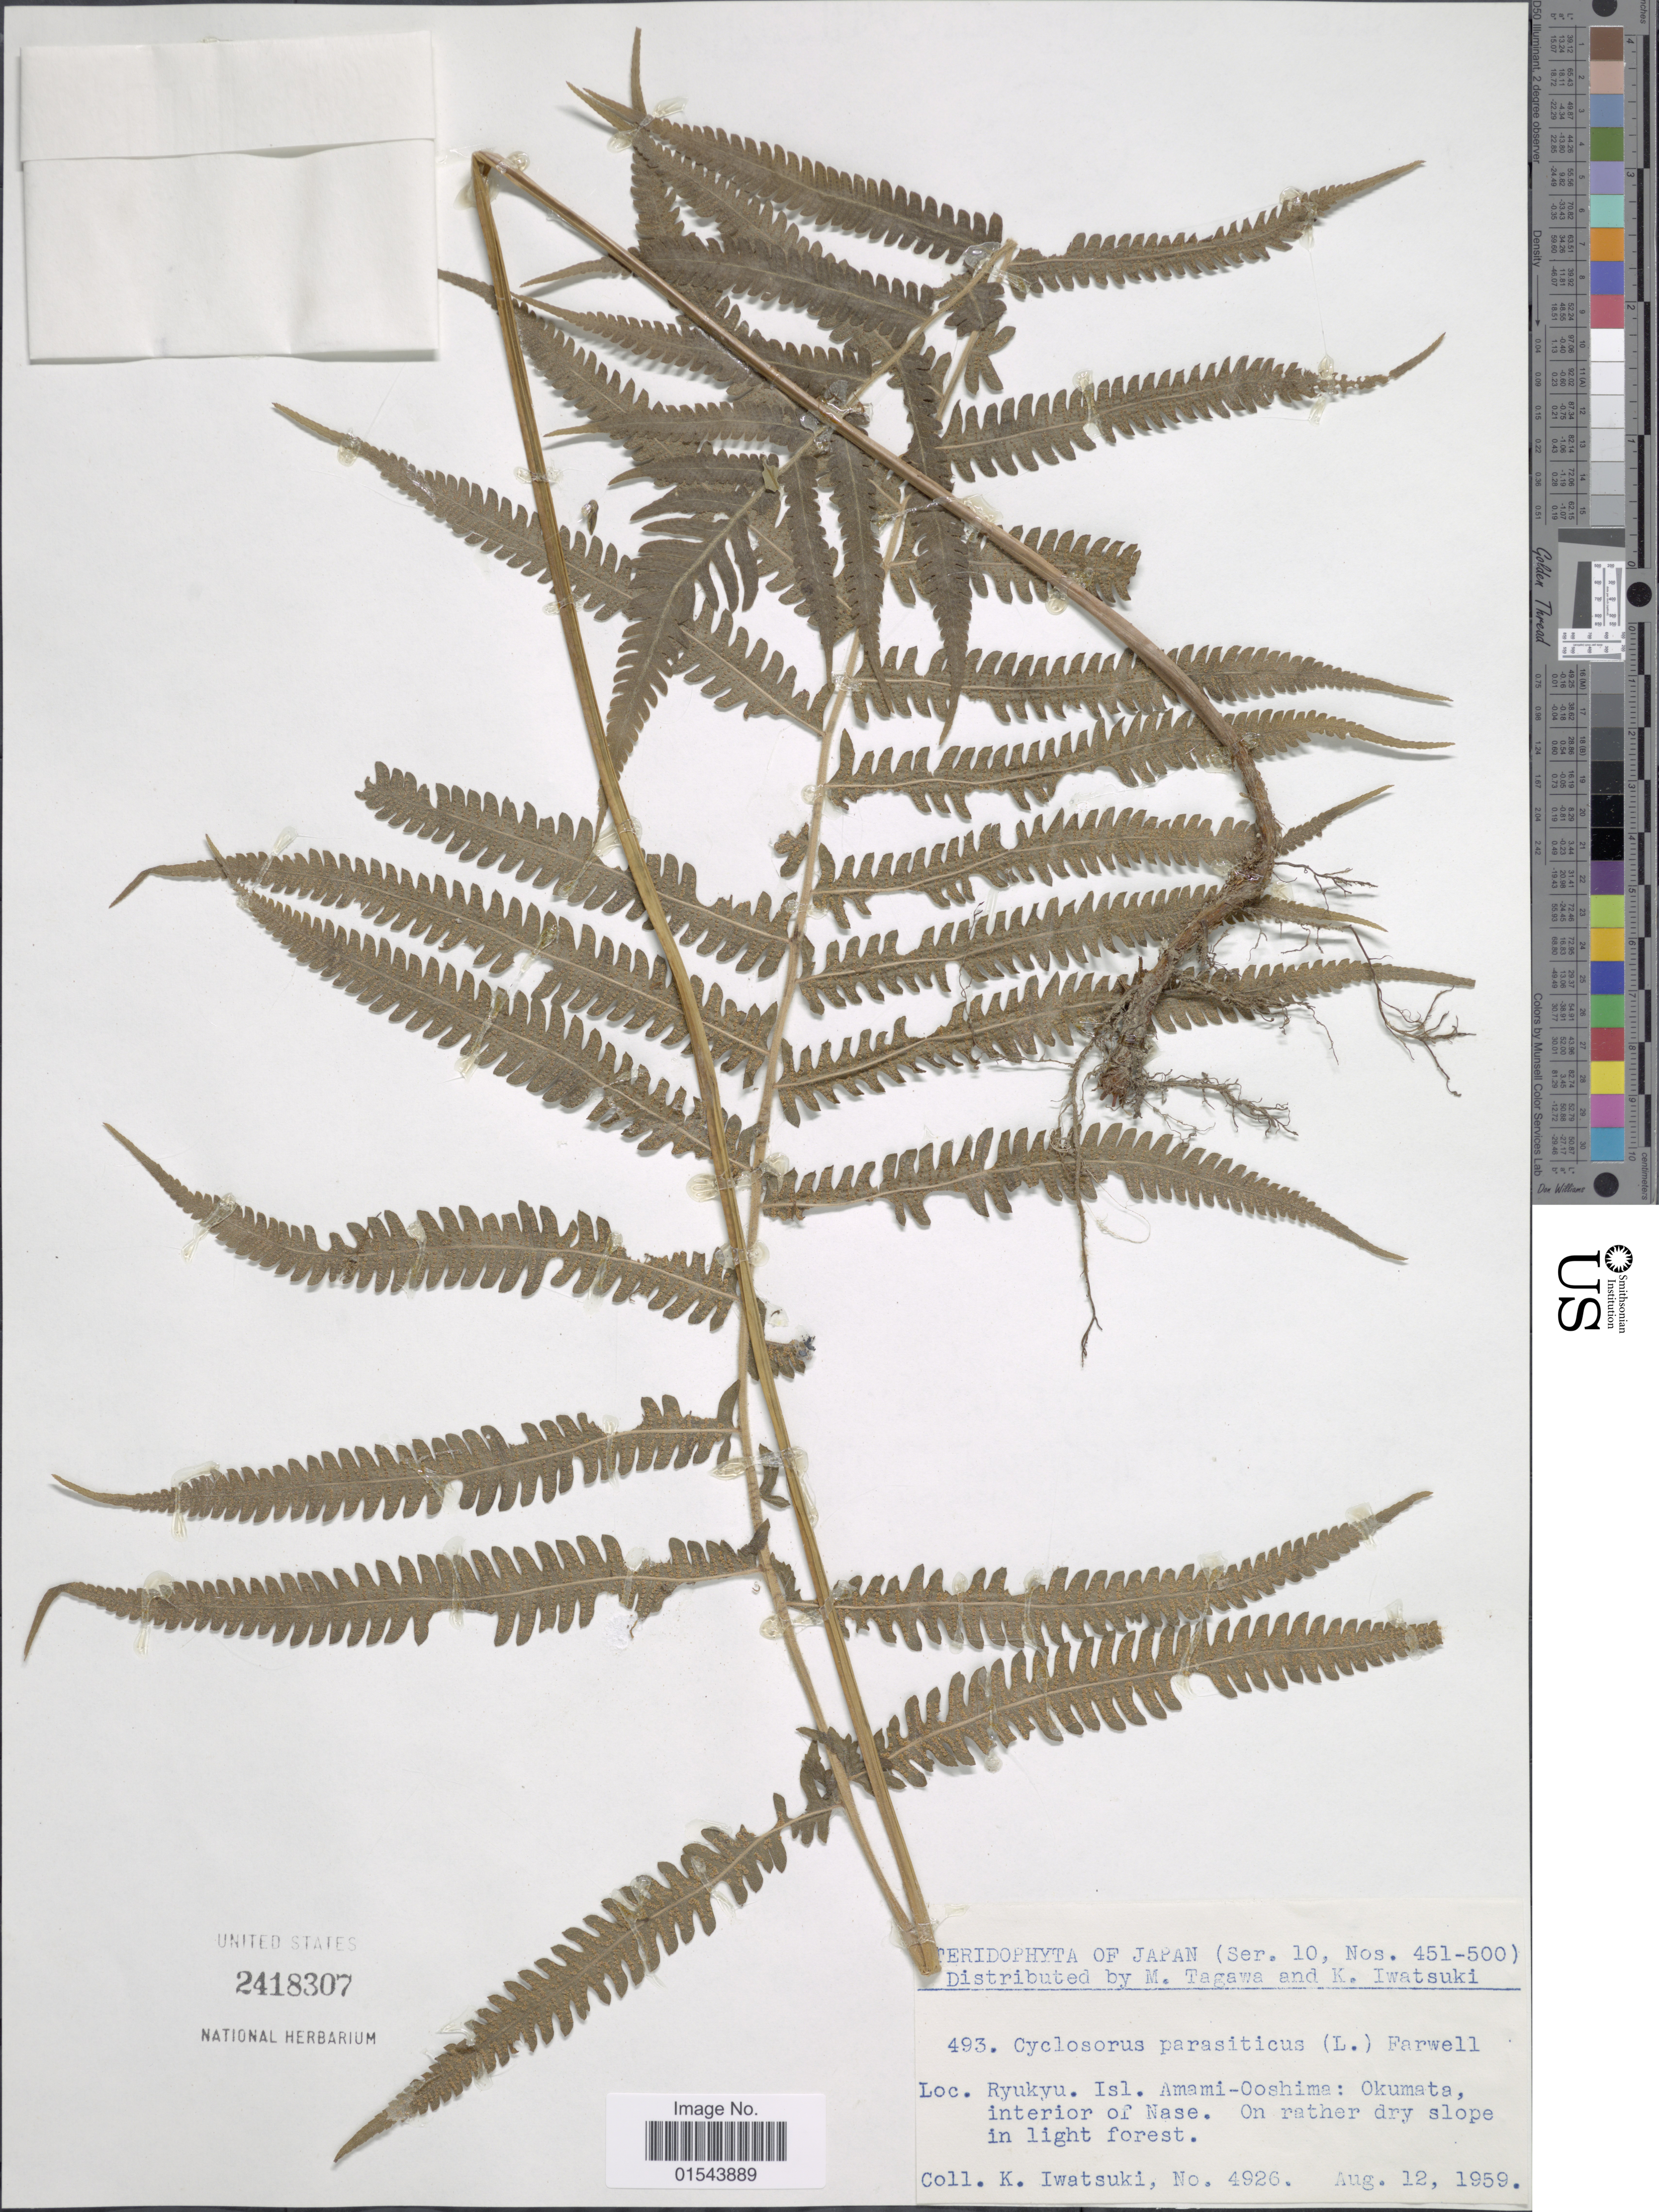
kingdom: Plantae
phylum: Tracheophyta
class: Polypodiopsida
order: Polypodiales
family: Thelypteridaceae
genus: Christella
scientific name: Christella parasitica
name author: (L.) H. Lév.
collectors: K. Iwatsuki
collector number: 4926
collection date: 1959-08-12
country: Japan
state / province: Okinawa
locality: Ryukyu. Isl. Amami-Ooshima: Okumata, interior of Nase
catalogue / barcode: US 2418307